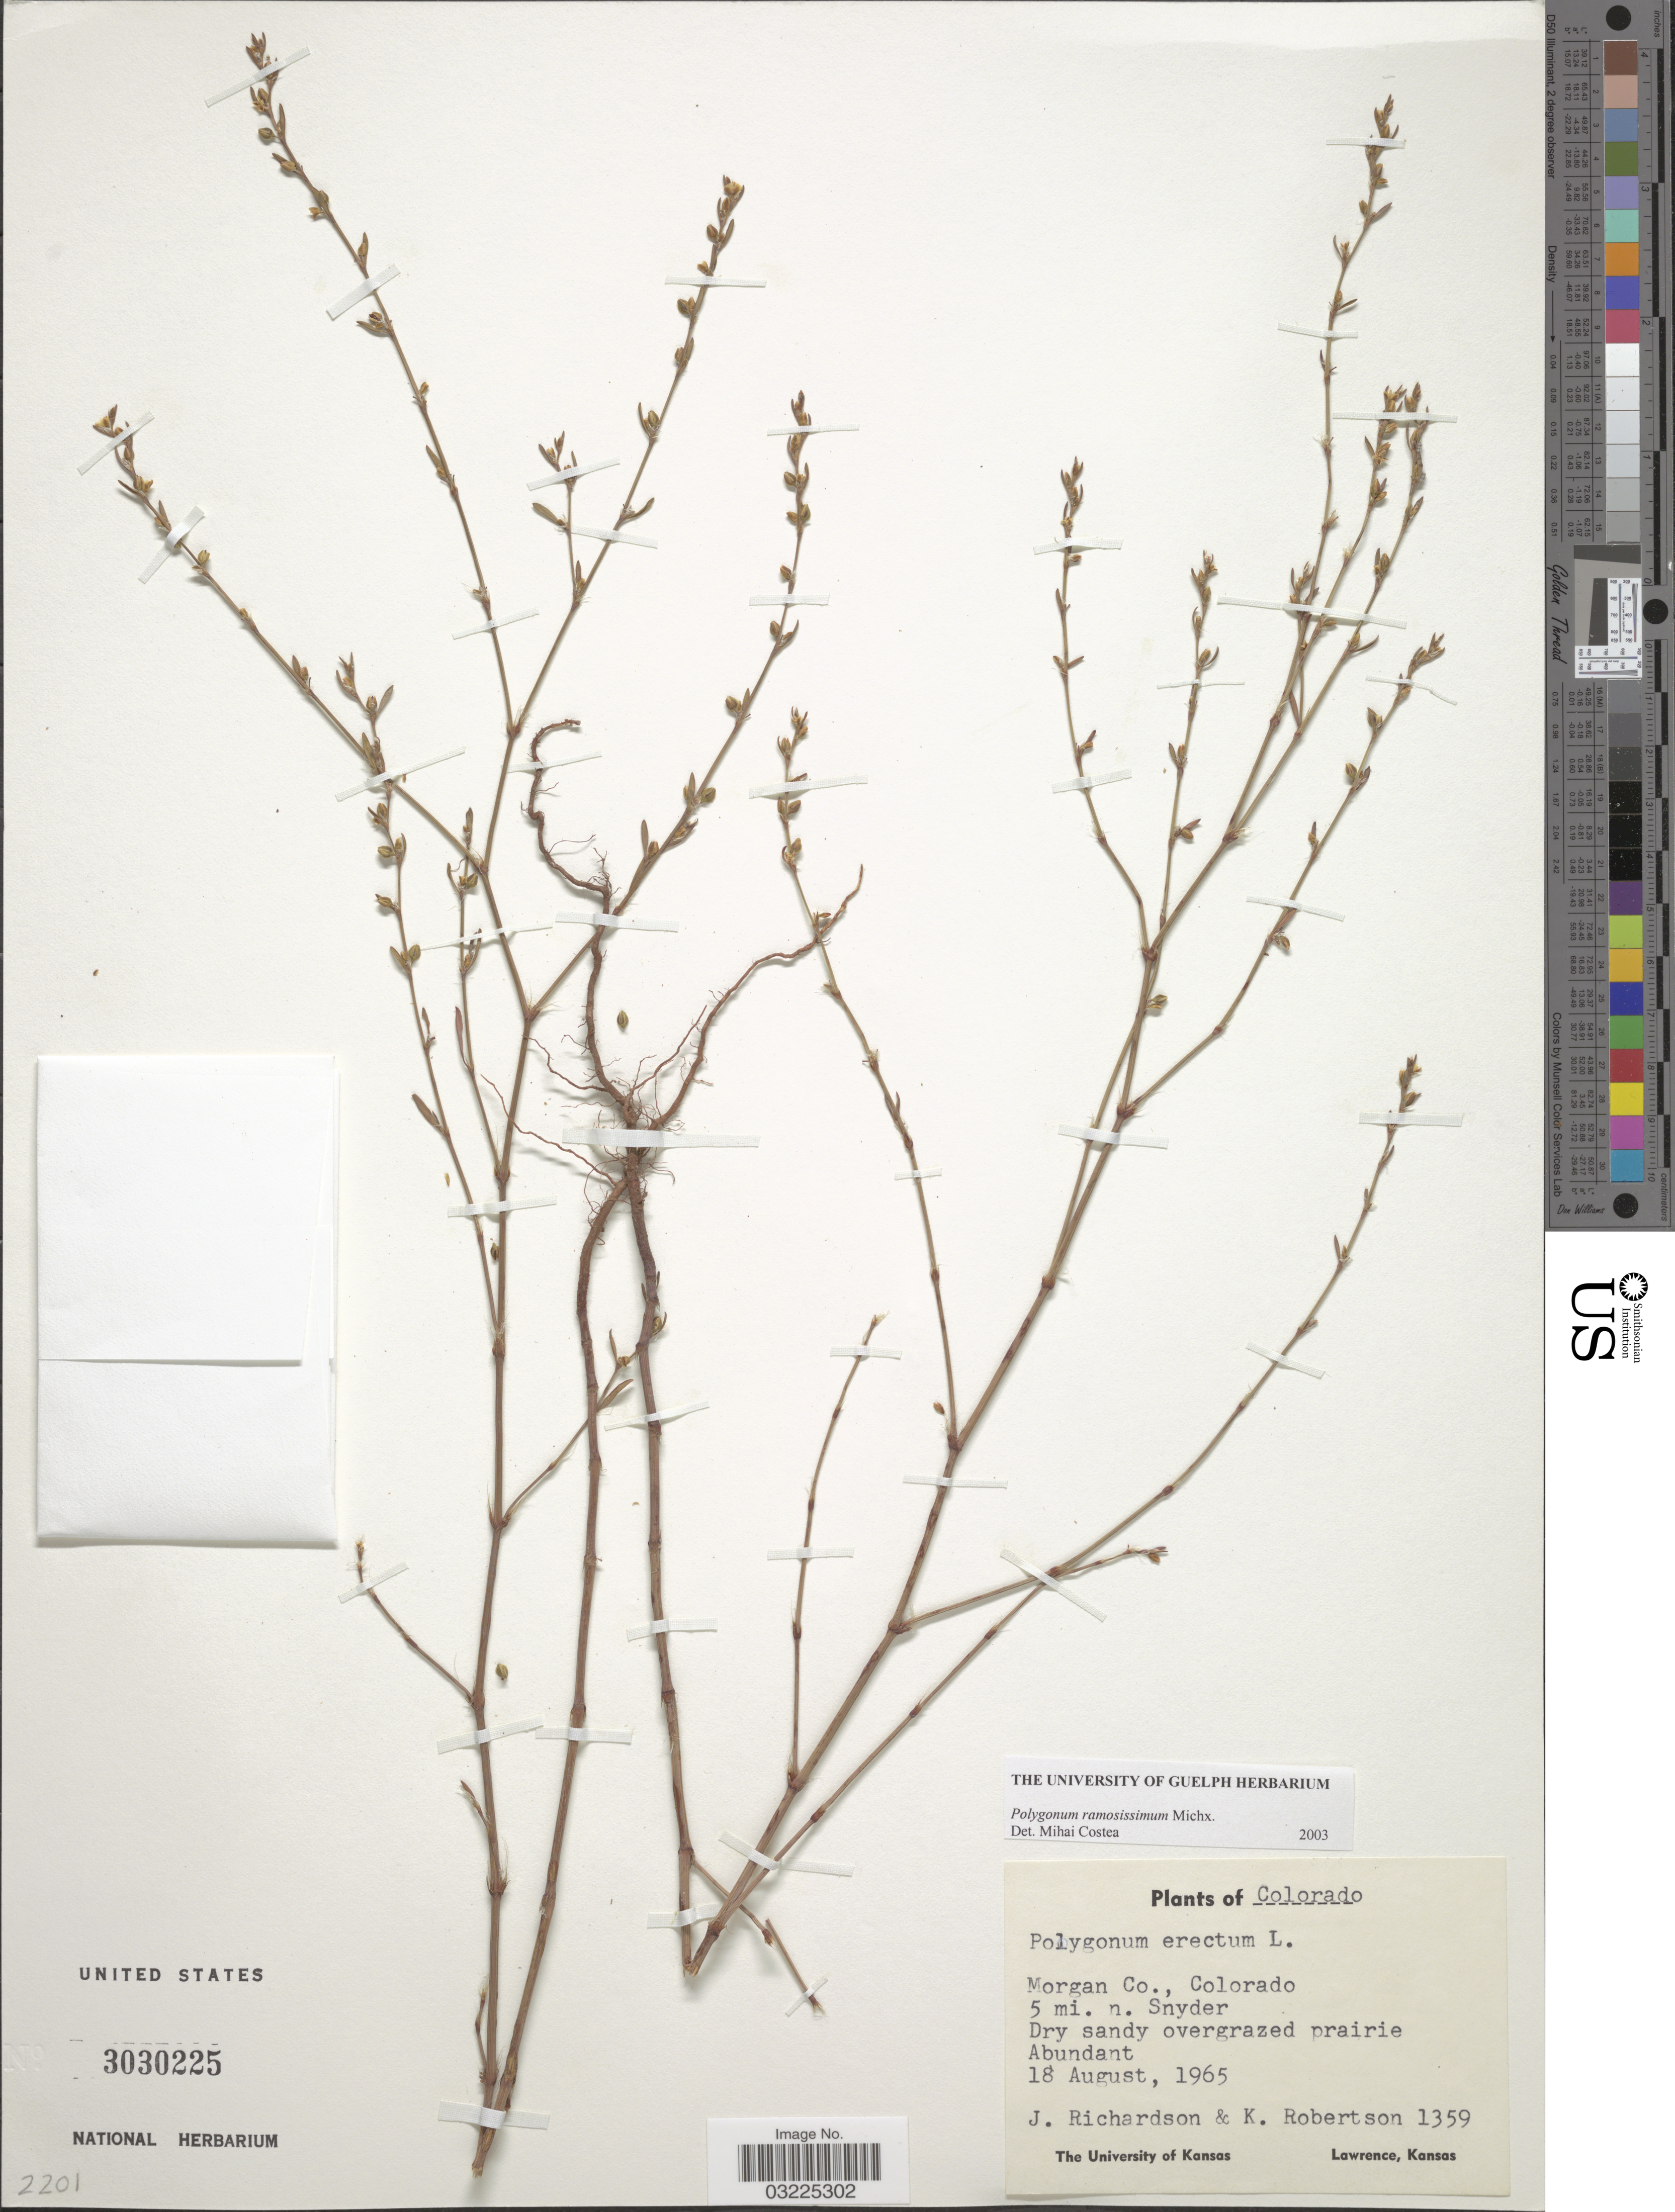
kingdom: Plantae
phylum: Tracheophyta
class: Magnoliopsida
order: Caryophyllales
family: Polygonaceae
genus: Polygonum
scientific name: Polygonum ramosissimum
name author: Michx.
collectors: J. Richardson & K. Robertson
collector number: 1359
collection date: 1965-08-18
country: United States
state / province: Colorado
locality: Morgan Co. 5 mi. n. Snyder.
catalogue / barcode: US 3030225